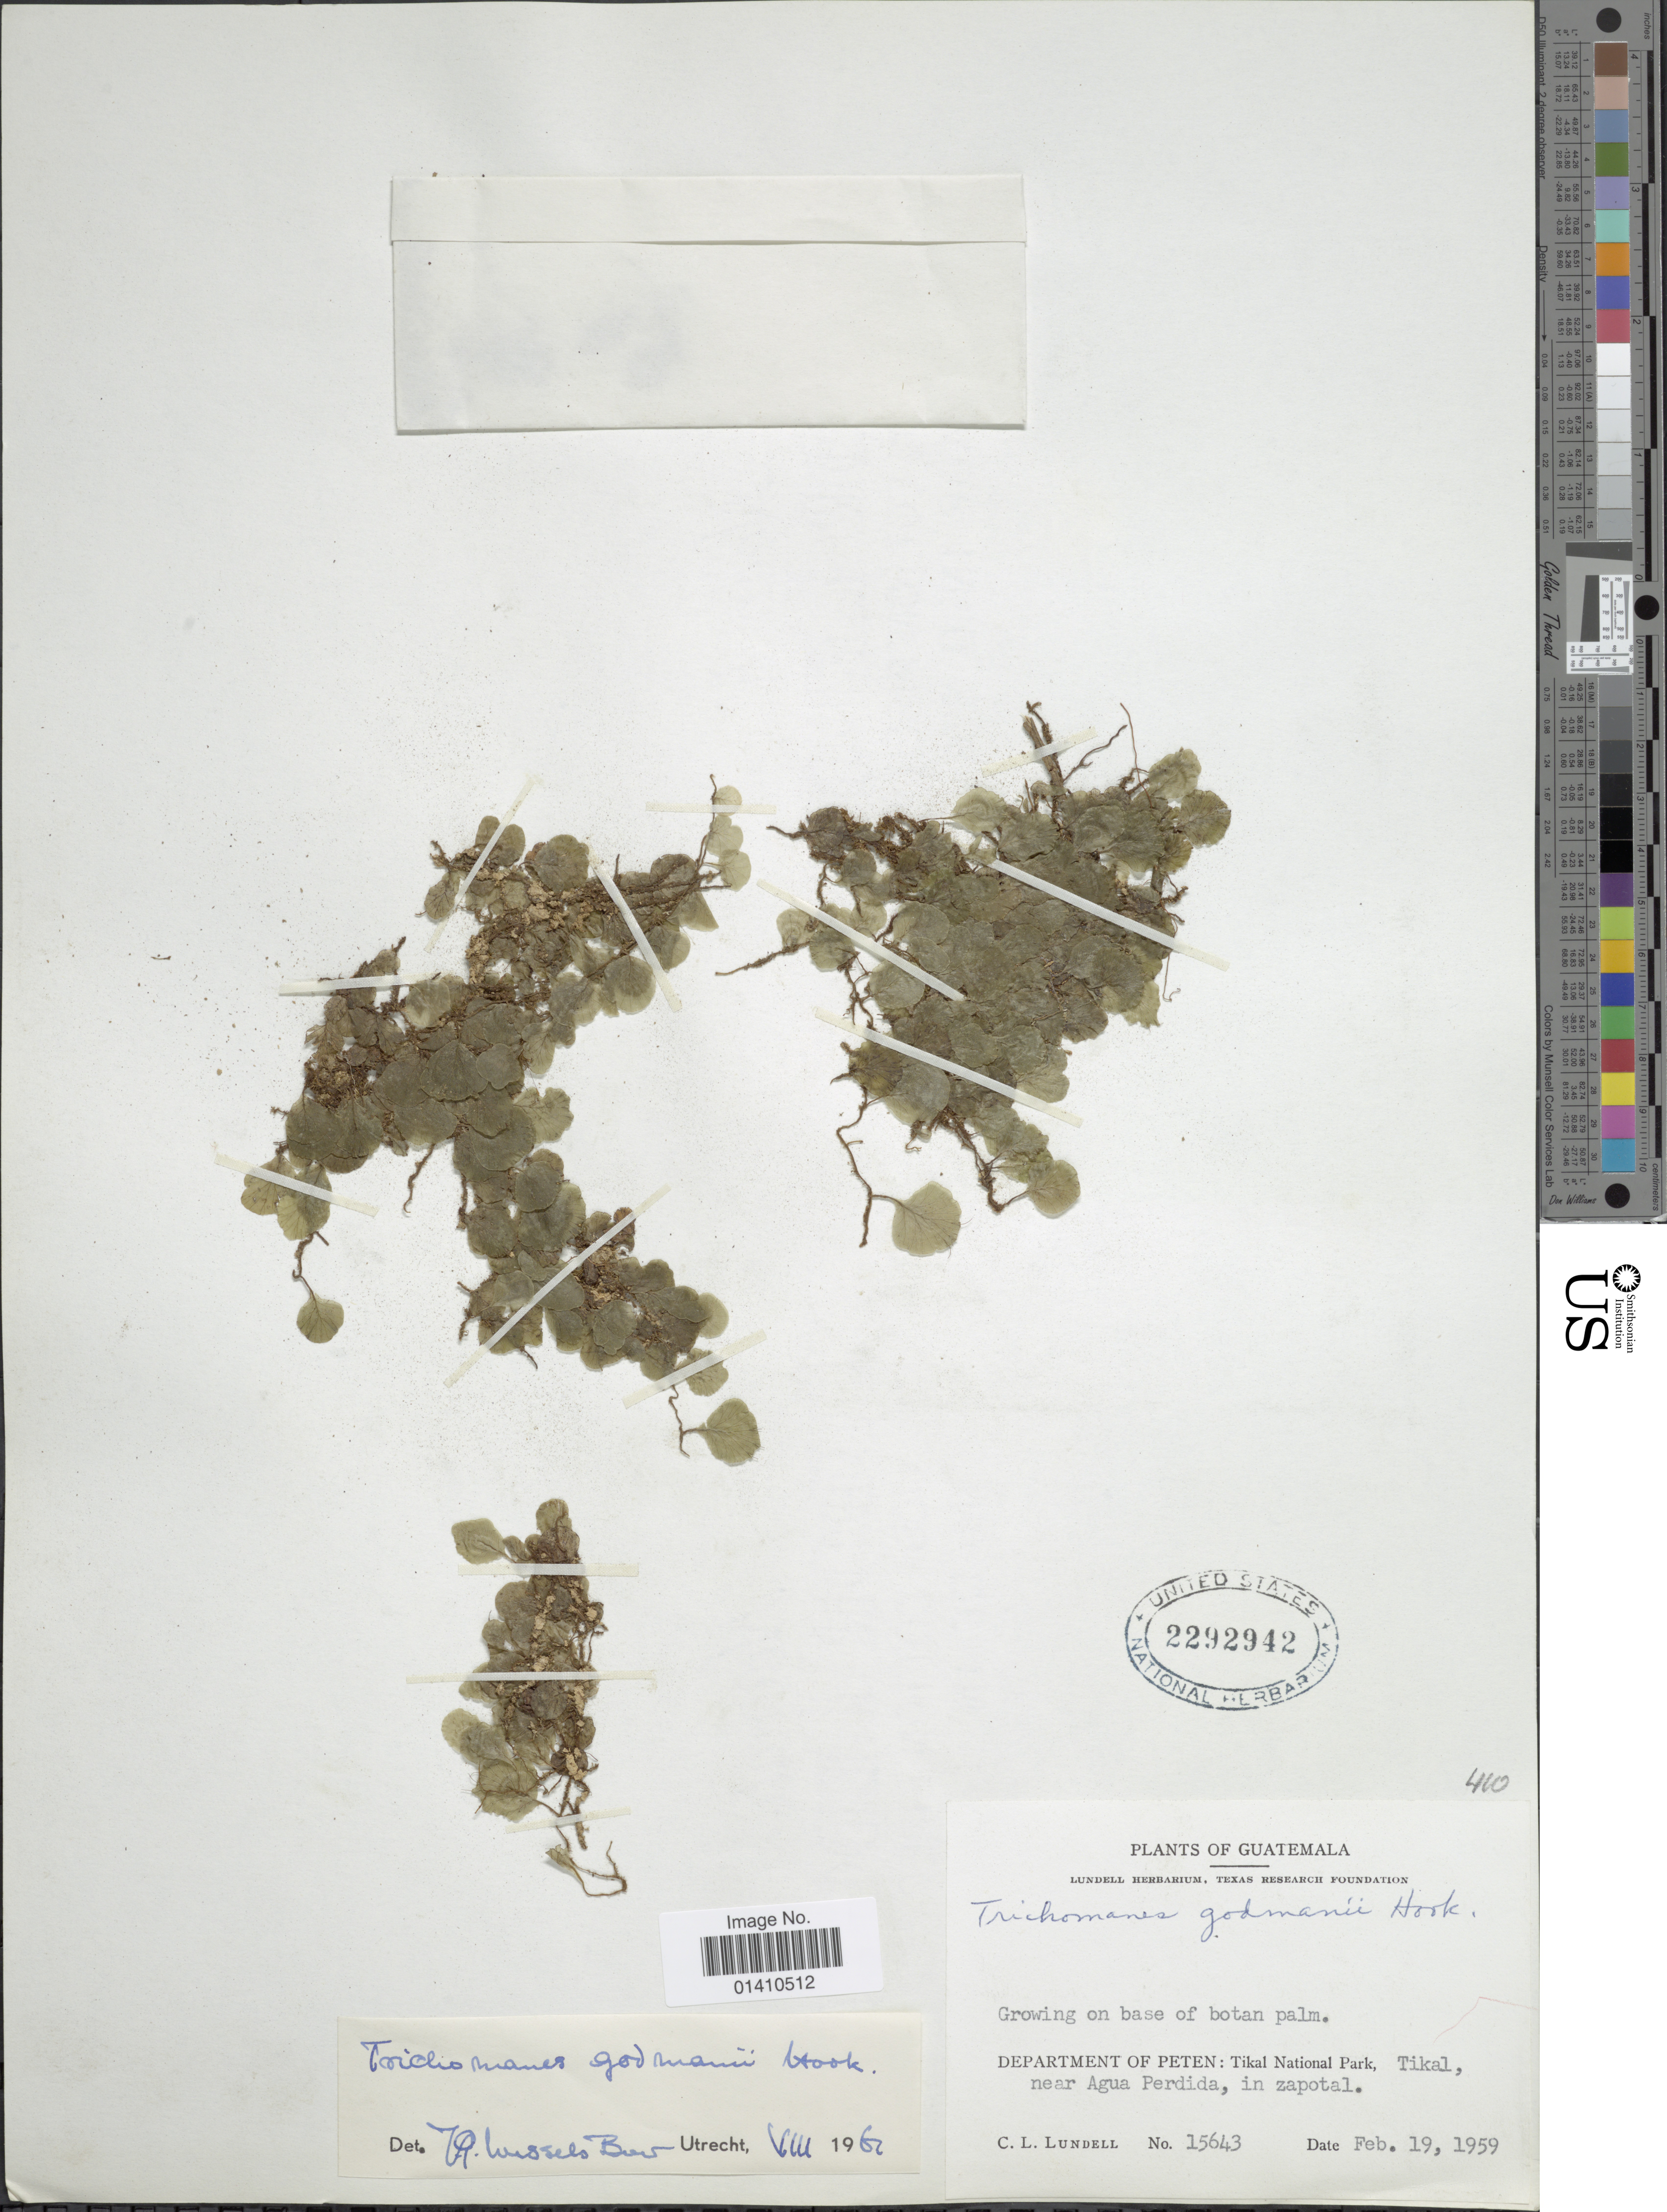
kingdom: Plantae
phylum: Tracheophyta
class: Polypodiopsida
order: Hymenophyllales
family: Hymenophyllaceae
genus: Didymoglossum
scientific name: Didymoglossum godmanii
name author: (Hook. ex Baker) Ebihara & Dubuisson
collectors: C. L. Lundell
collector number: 15643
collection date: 1959-02-19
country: Guatemala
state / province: El Petén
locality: Department of Peten: Tikal National Park, Tikal, near Agua Perdida, in zapotal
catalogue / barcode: US 2292942